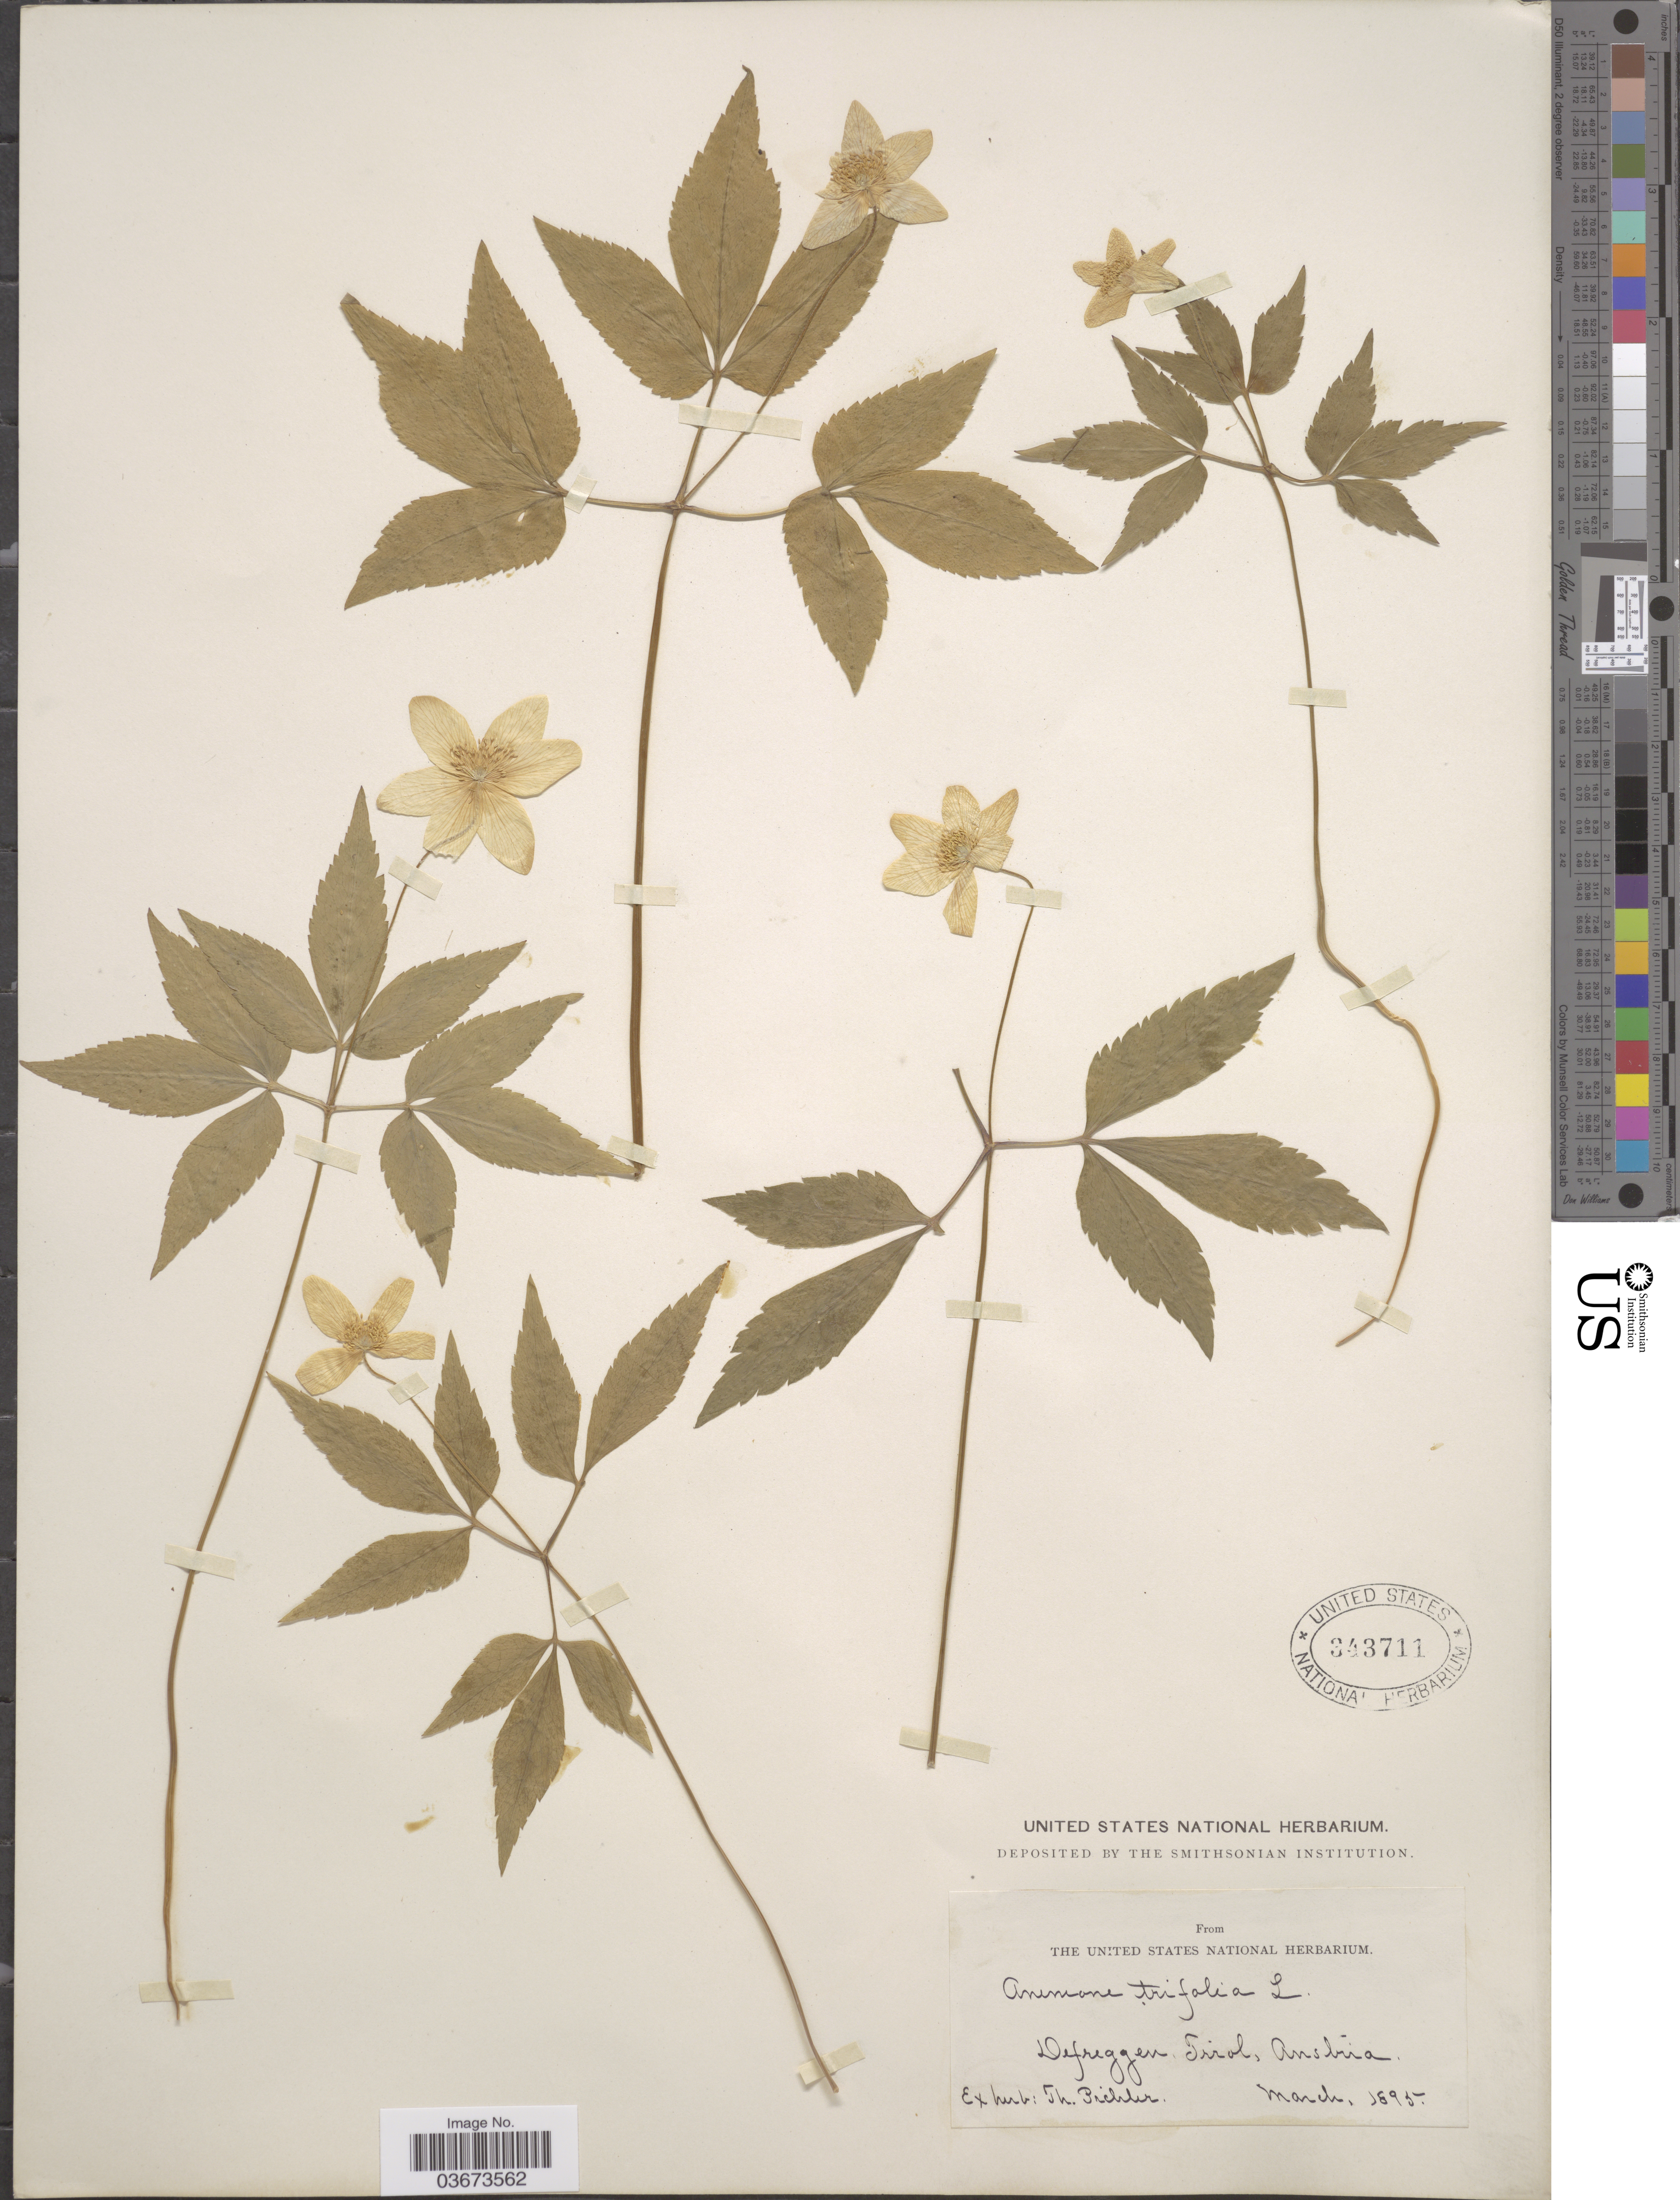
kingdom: Plantae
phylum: Tracheophyta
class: Magnoliopsida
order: Ranunculales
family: Ranunculaceae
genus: Anemone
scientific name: Anemone trifolia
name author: L.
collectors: ex herb. T. Pichler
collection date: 1895-03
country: Austria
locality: Defreggen. Tirol.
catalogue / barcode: US 343711